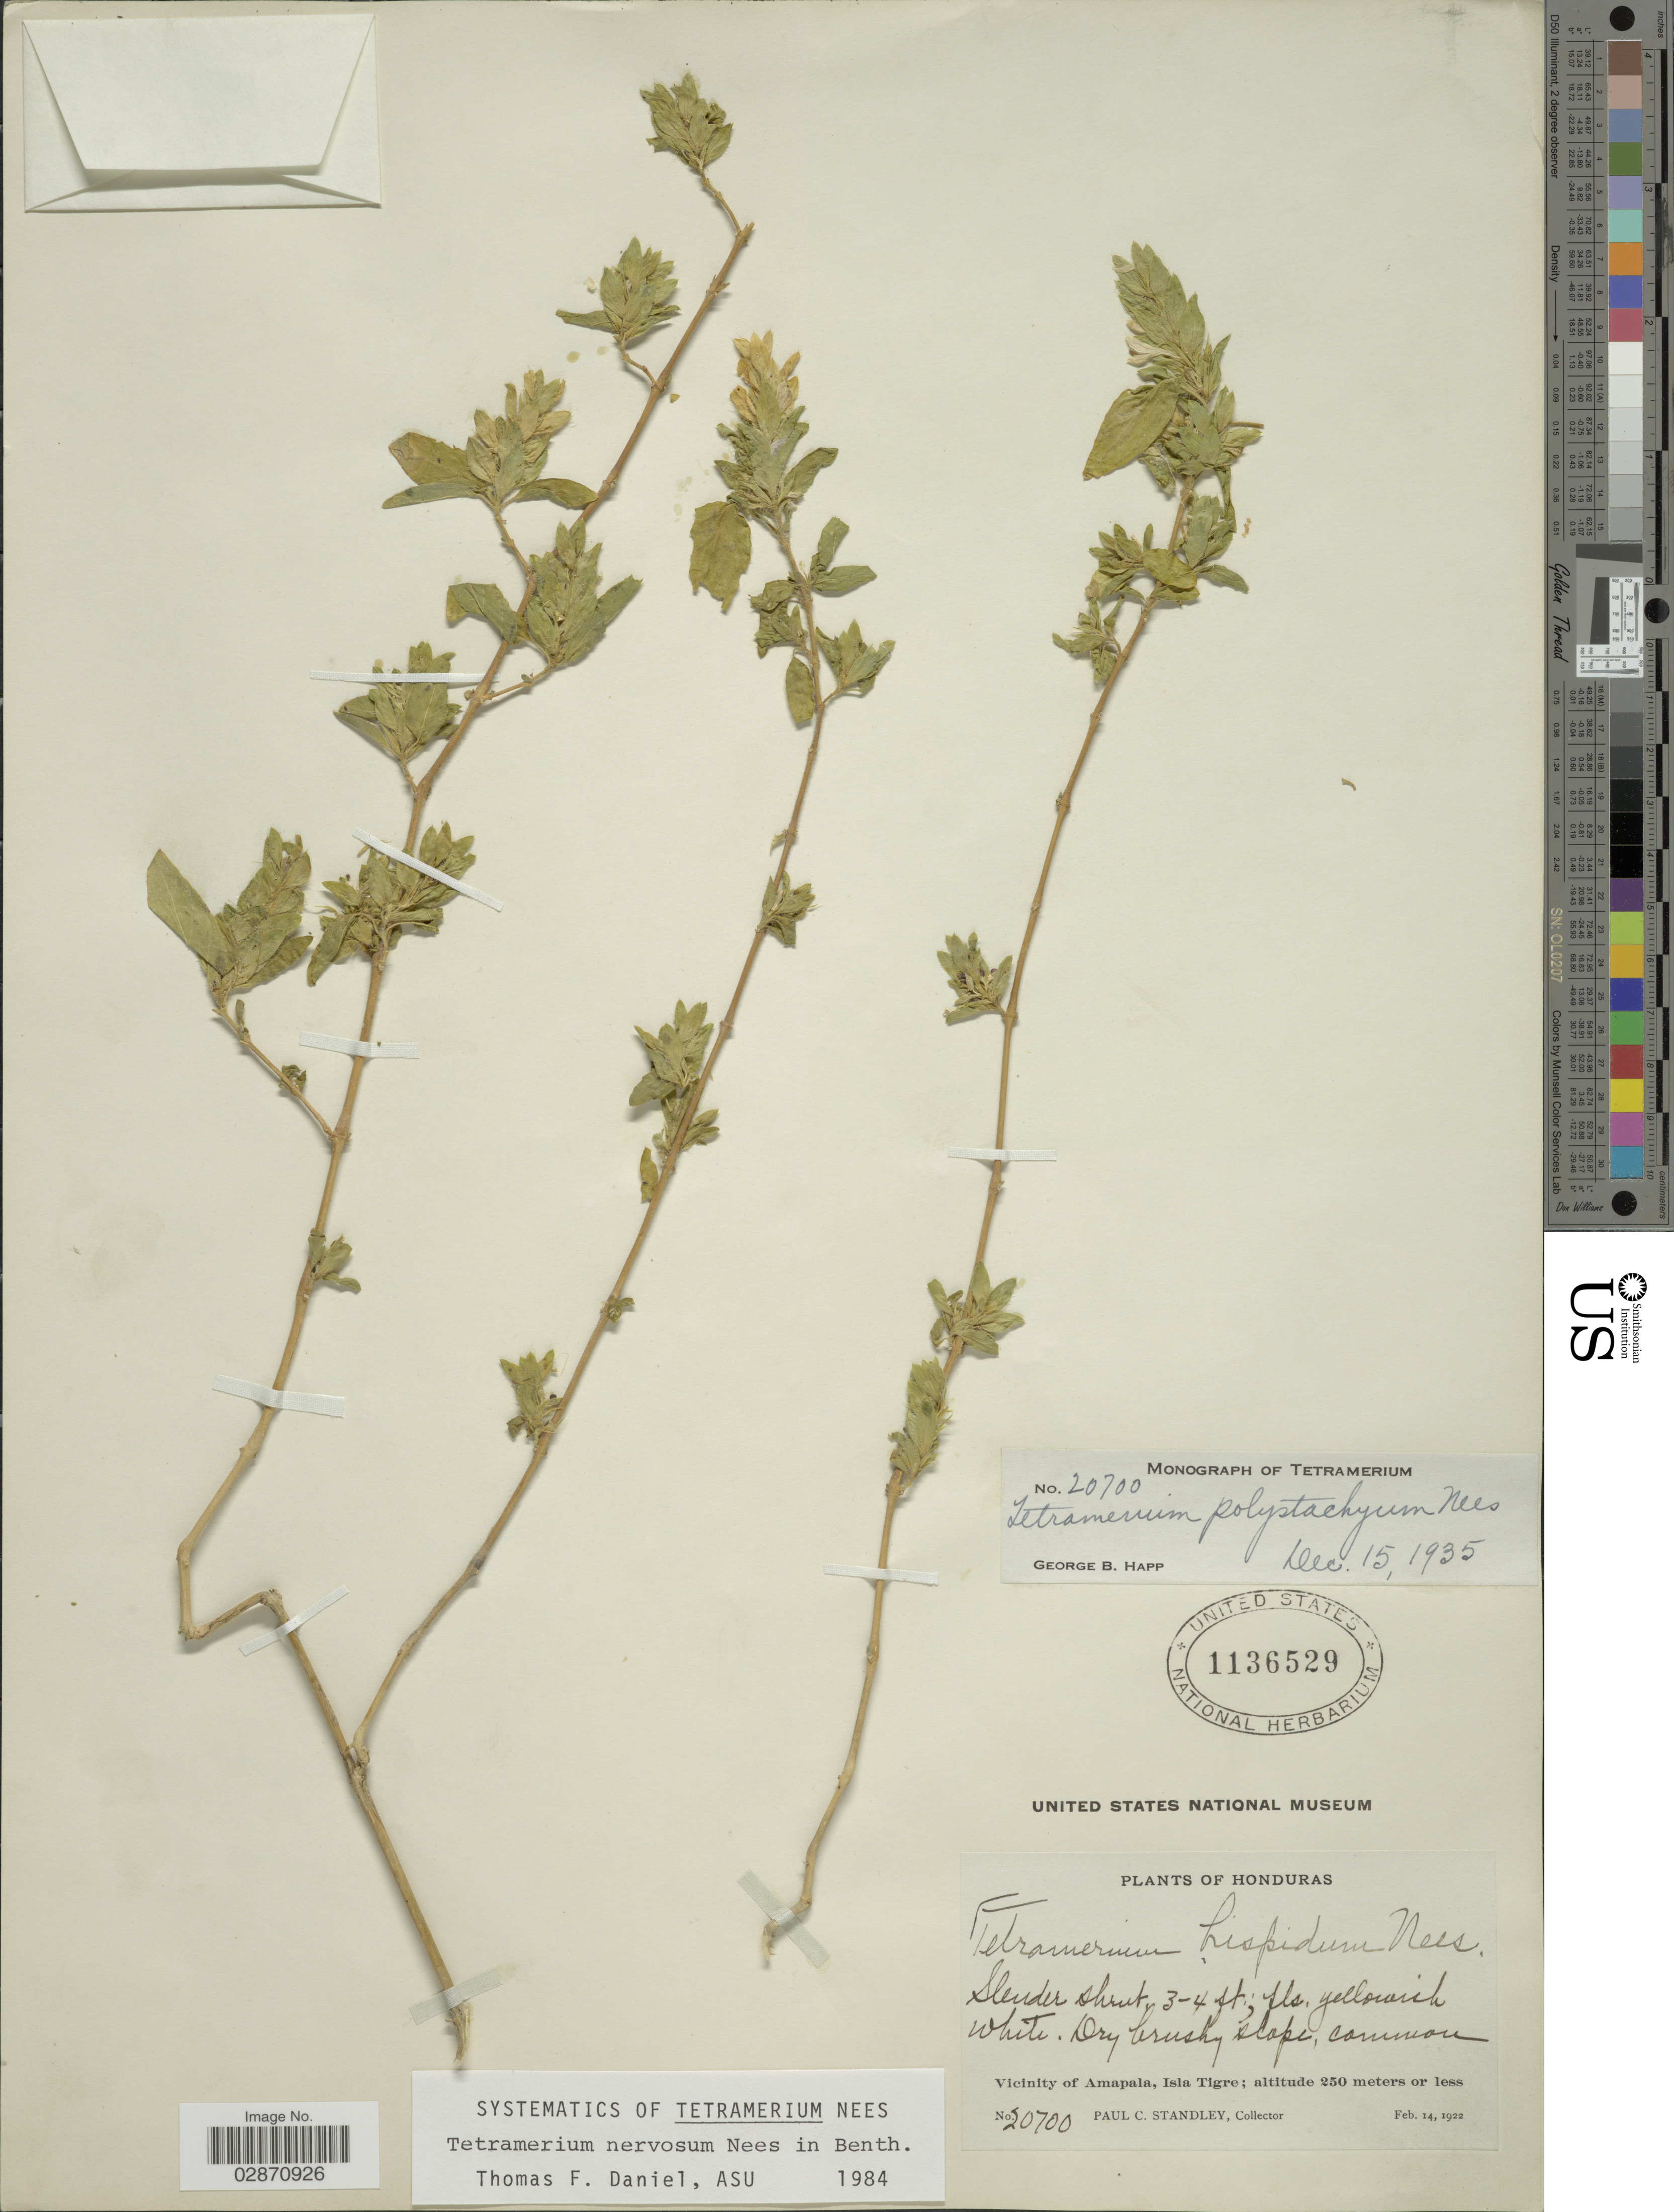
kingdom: Plantae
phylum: Tracheophyta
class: Magnoliopsida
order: Lamiales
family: Acanthaceae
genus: Tetramerium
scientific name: Tetramerium nervosum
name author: Nees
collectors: P. C. Standley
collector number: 20700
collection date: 1922-02-14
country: Honduras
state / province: Valle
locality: Vicinity of Amapala, Isla Tigre.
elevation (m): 250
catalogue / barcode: US 1136529